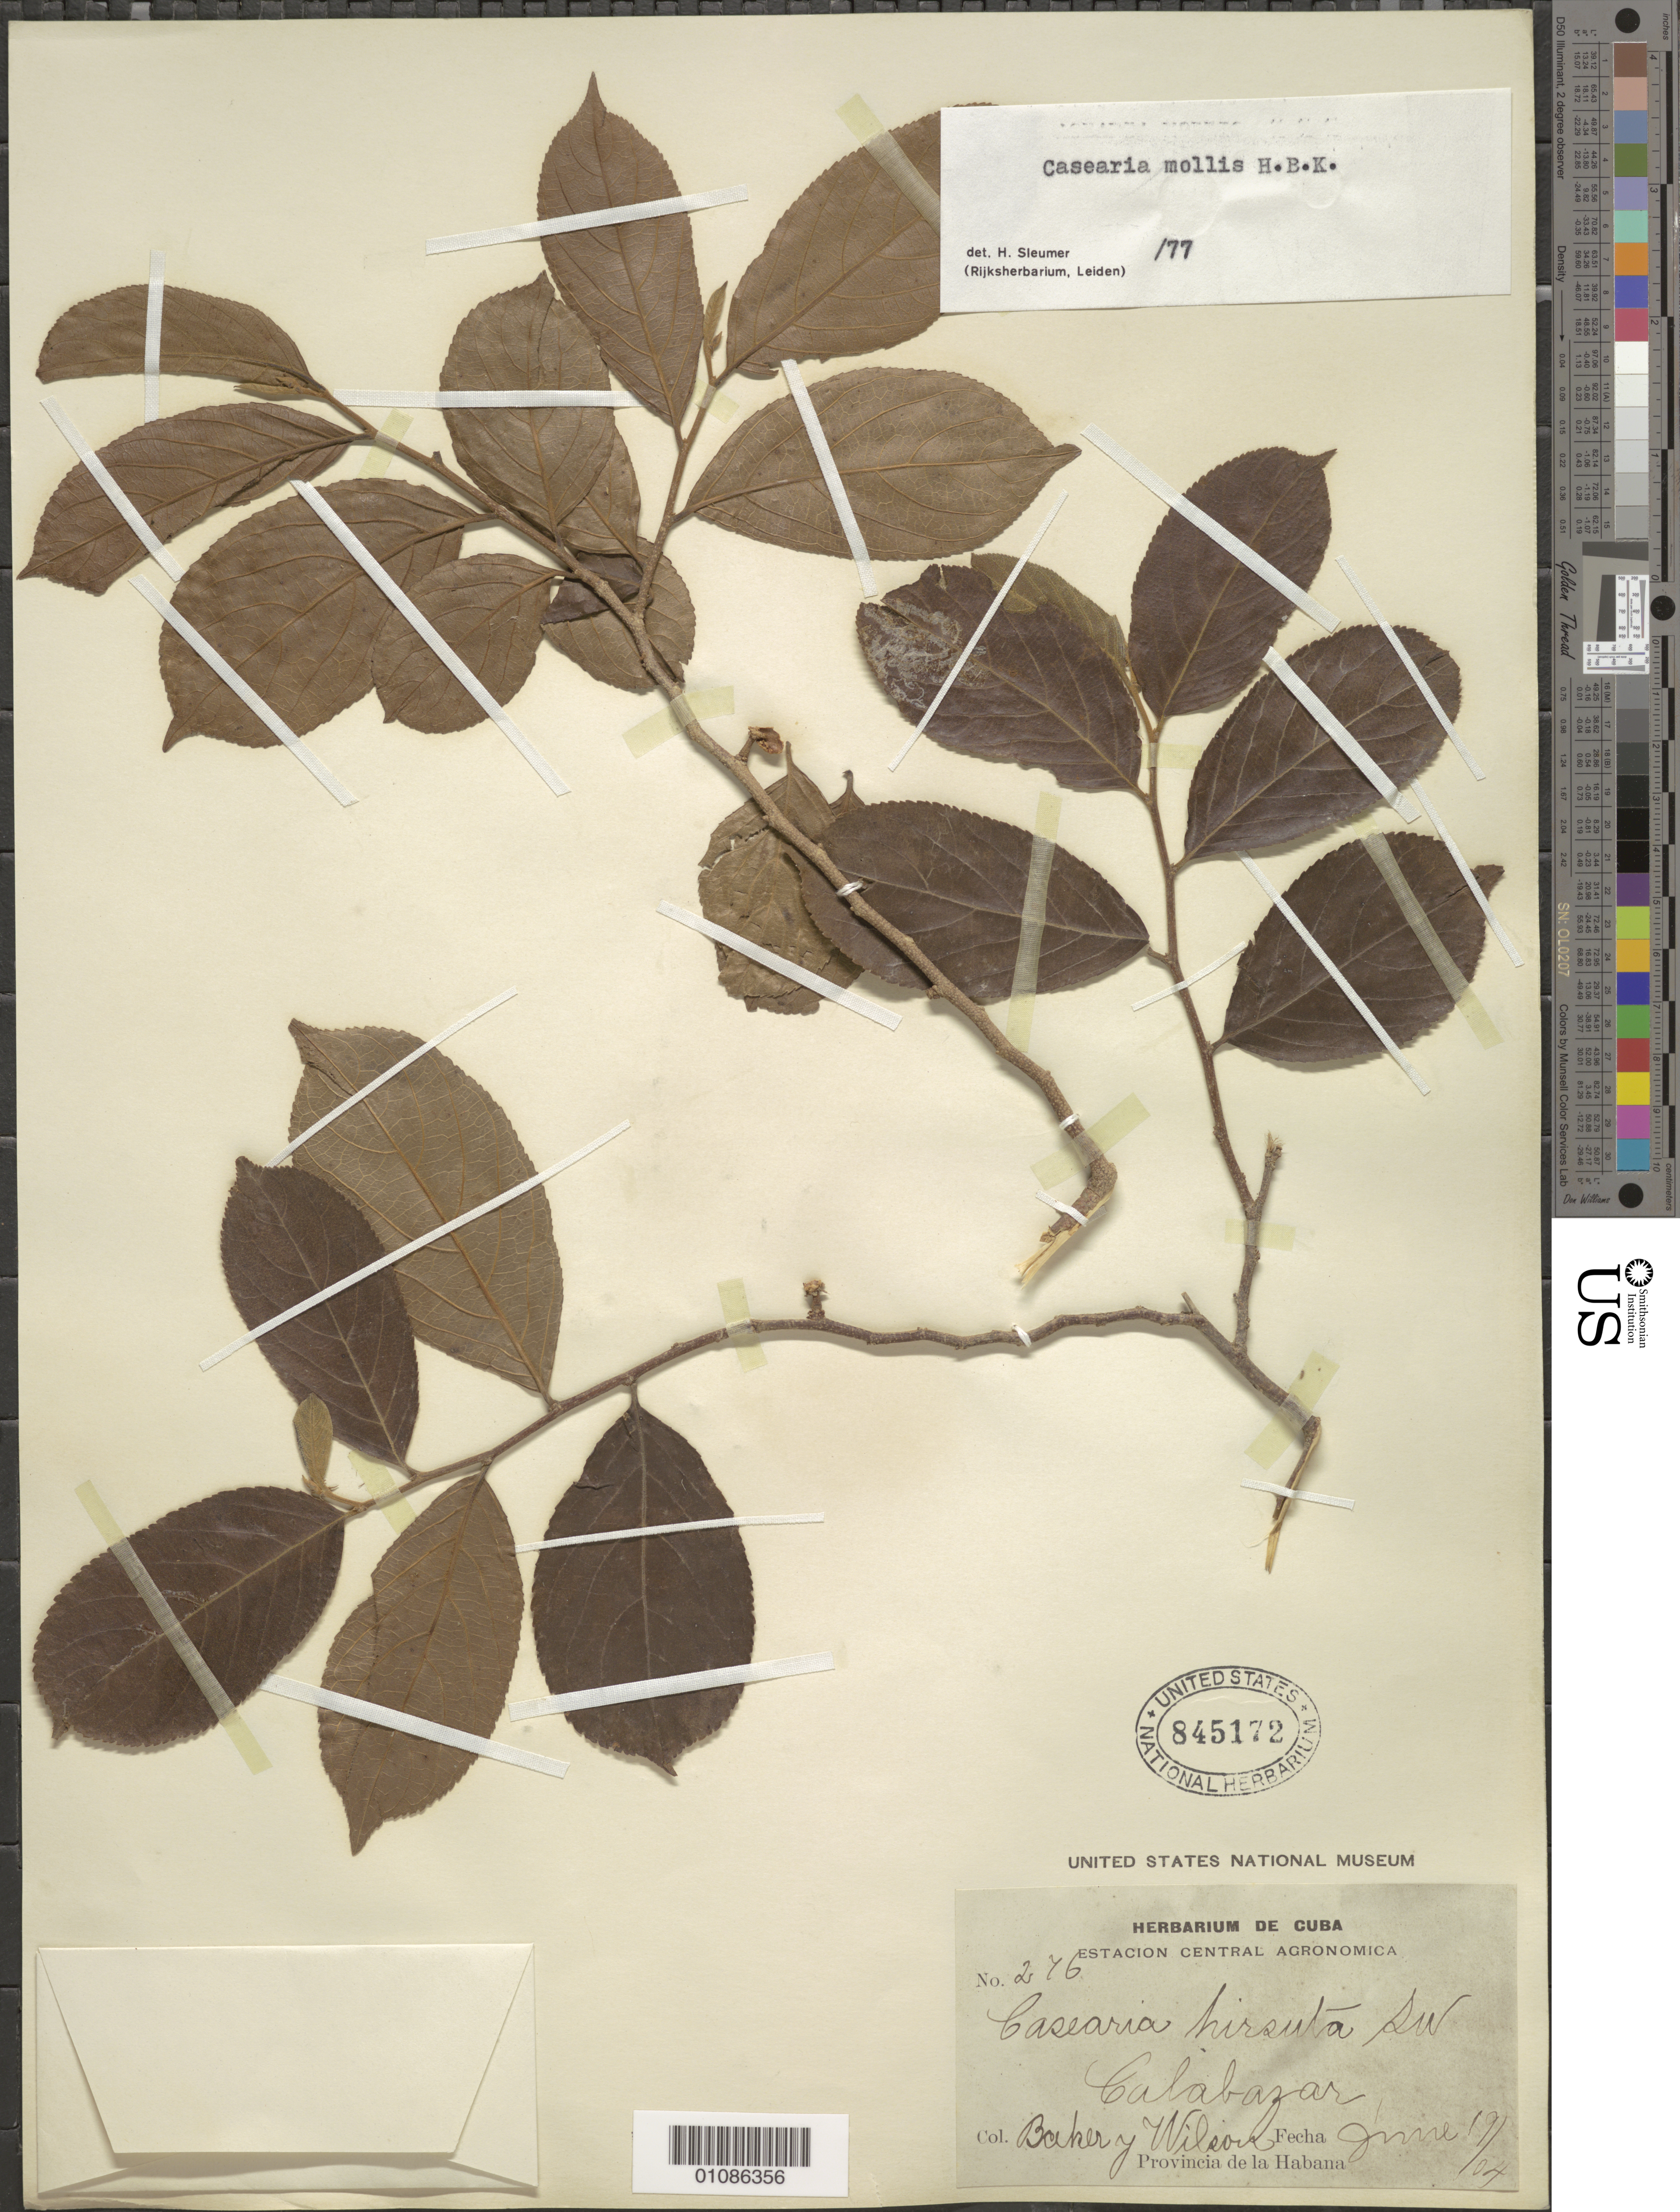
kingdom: Plantae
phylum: Tracheophyta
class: Magnoliopsida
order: Malpighiales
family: Salicaceae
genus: Casearia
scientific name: Casearia mollis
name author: Kunth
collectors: G. Wilcox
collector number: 276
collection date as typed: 19 Jun 1904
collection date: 1904-06-19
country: Cuba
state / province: La Habana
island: Cuba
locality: La Habana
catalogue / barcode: US 845172